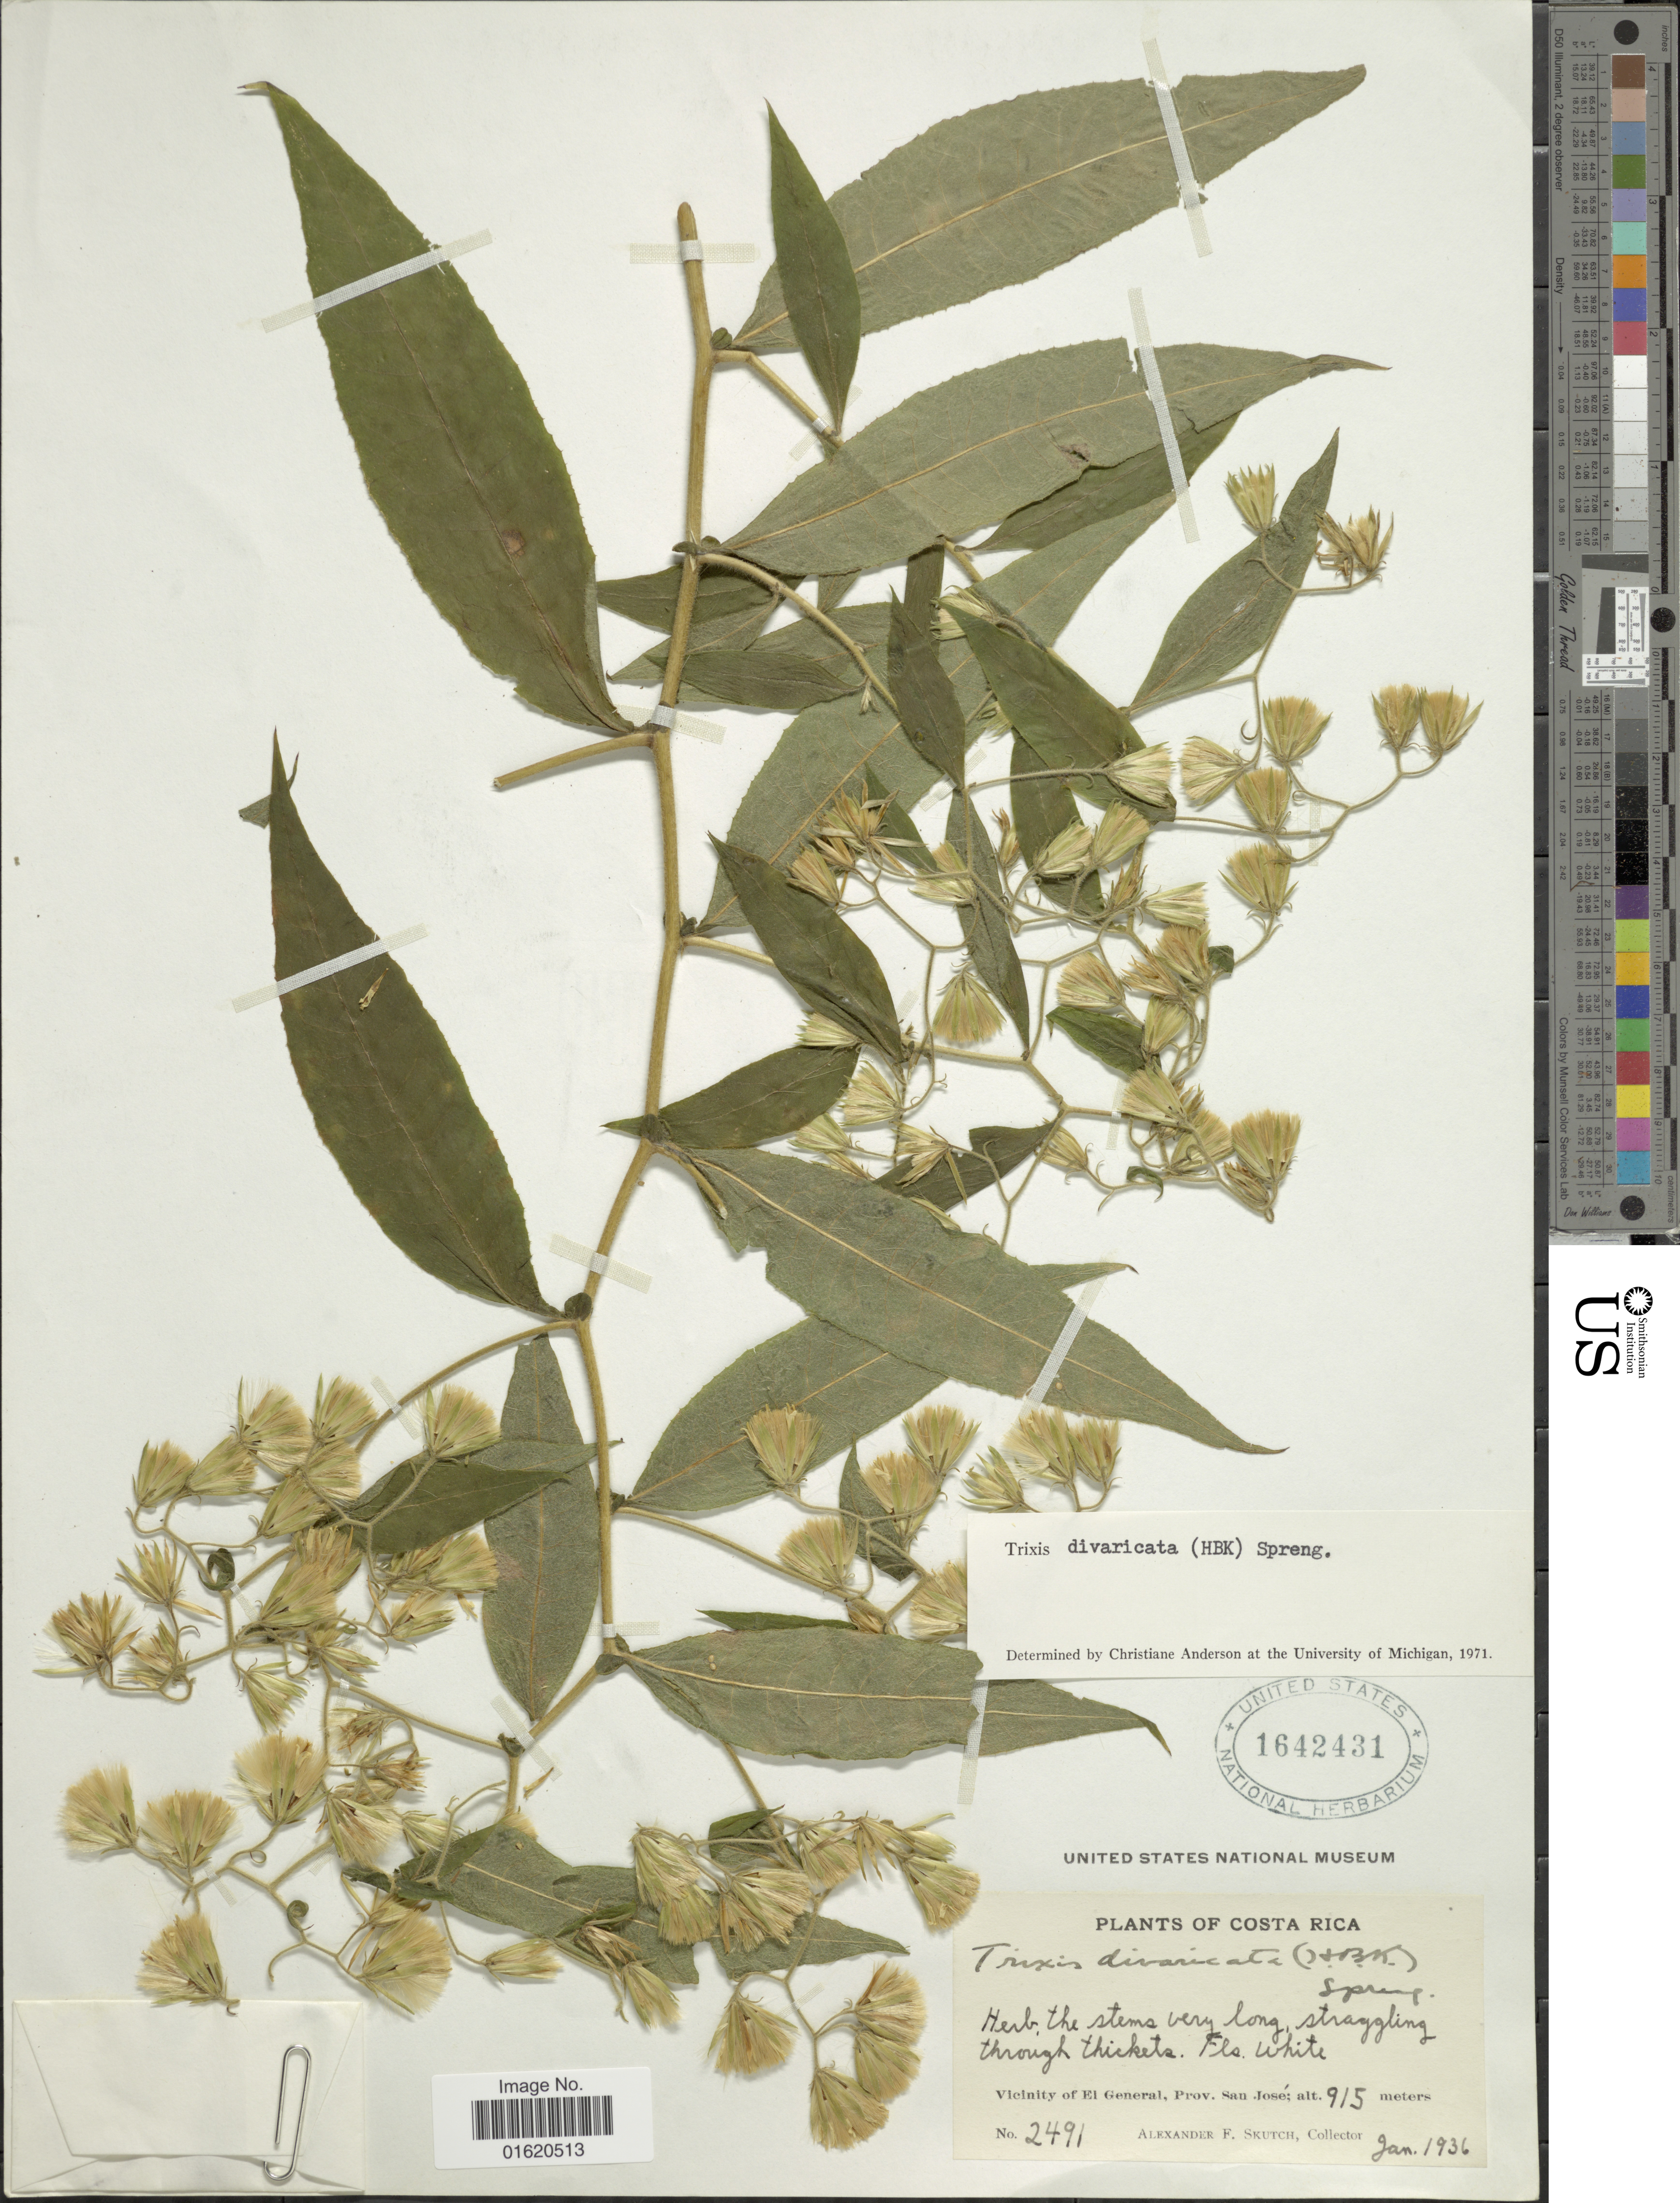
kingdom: Plantae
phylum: Tracheophyta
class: Magnoliopsida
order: Asterales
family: Asteraceae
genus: Trixis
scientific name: Trixis antimenorrhoea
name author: (Schrank) Mart. ex Kuntze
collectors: A. F. Skutch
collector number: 2491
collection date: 1936-01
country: Costa Rica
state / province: San José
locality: Through thickets, Vicinity of El General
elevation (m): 915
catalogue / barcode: US 1642431